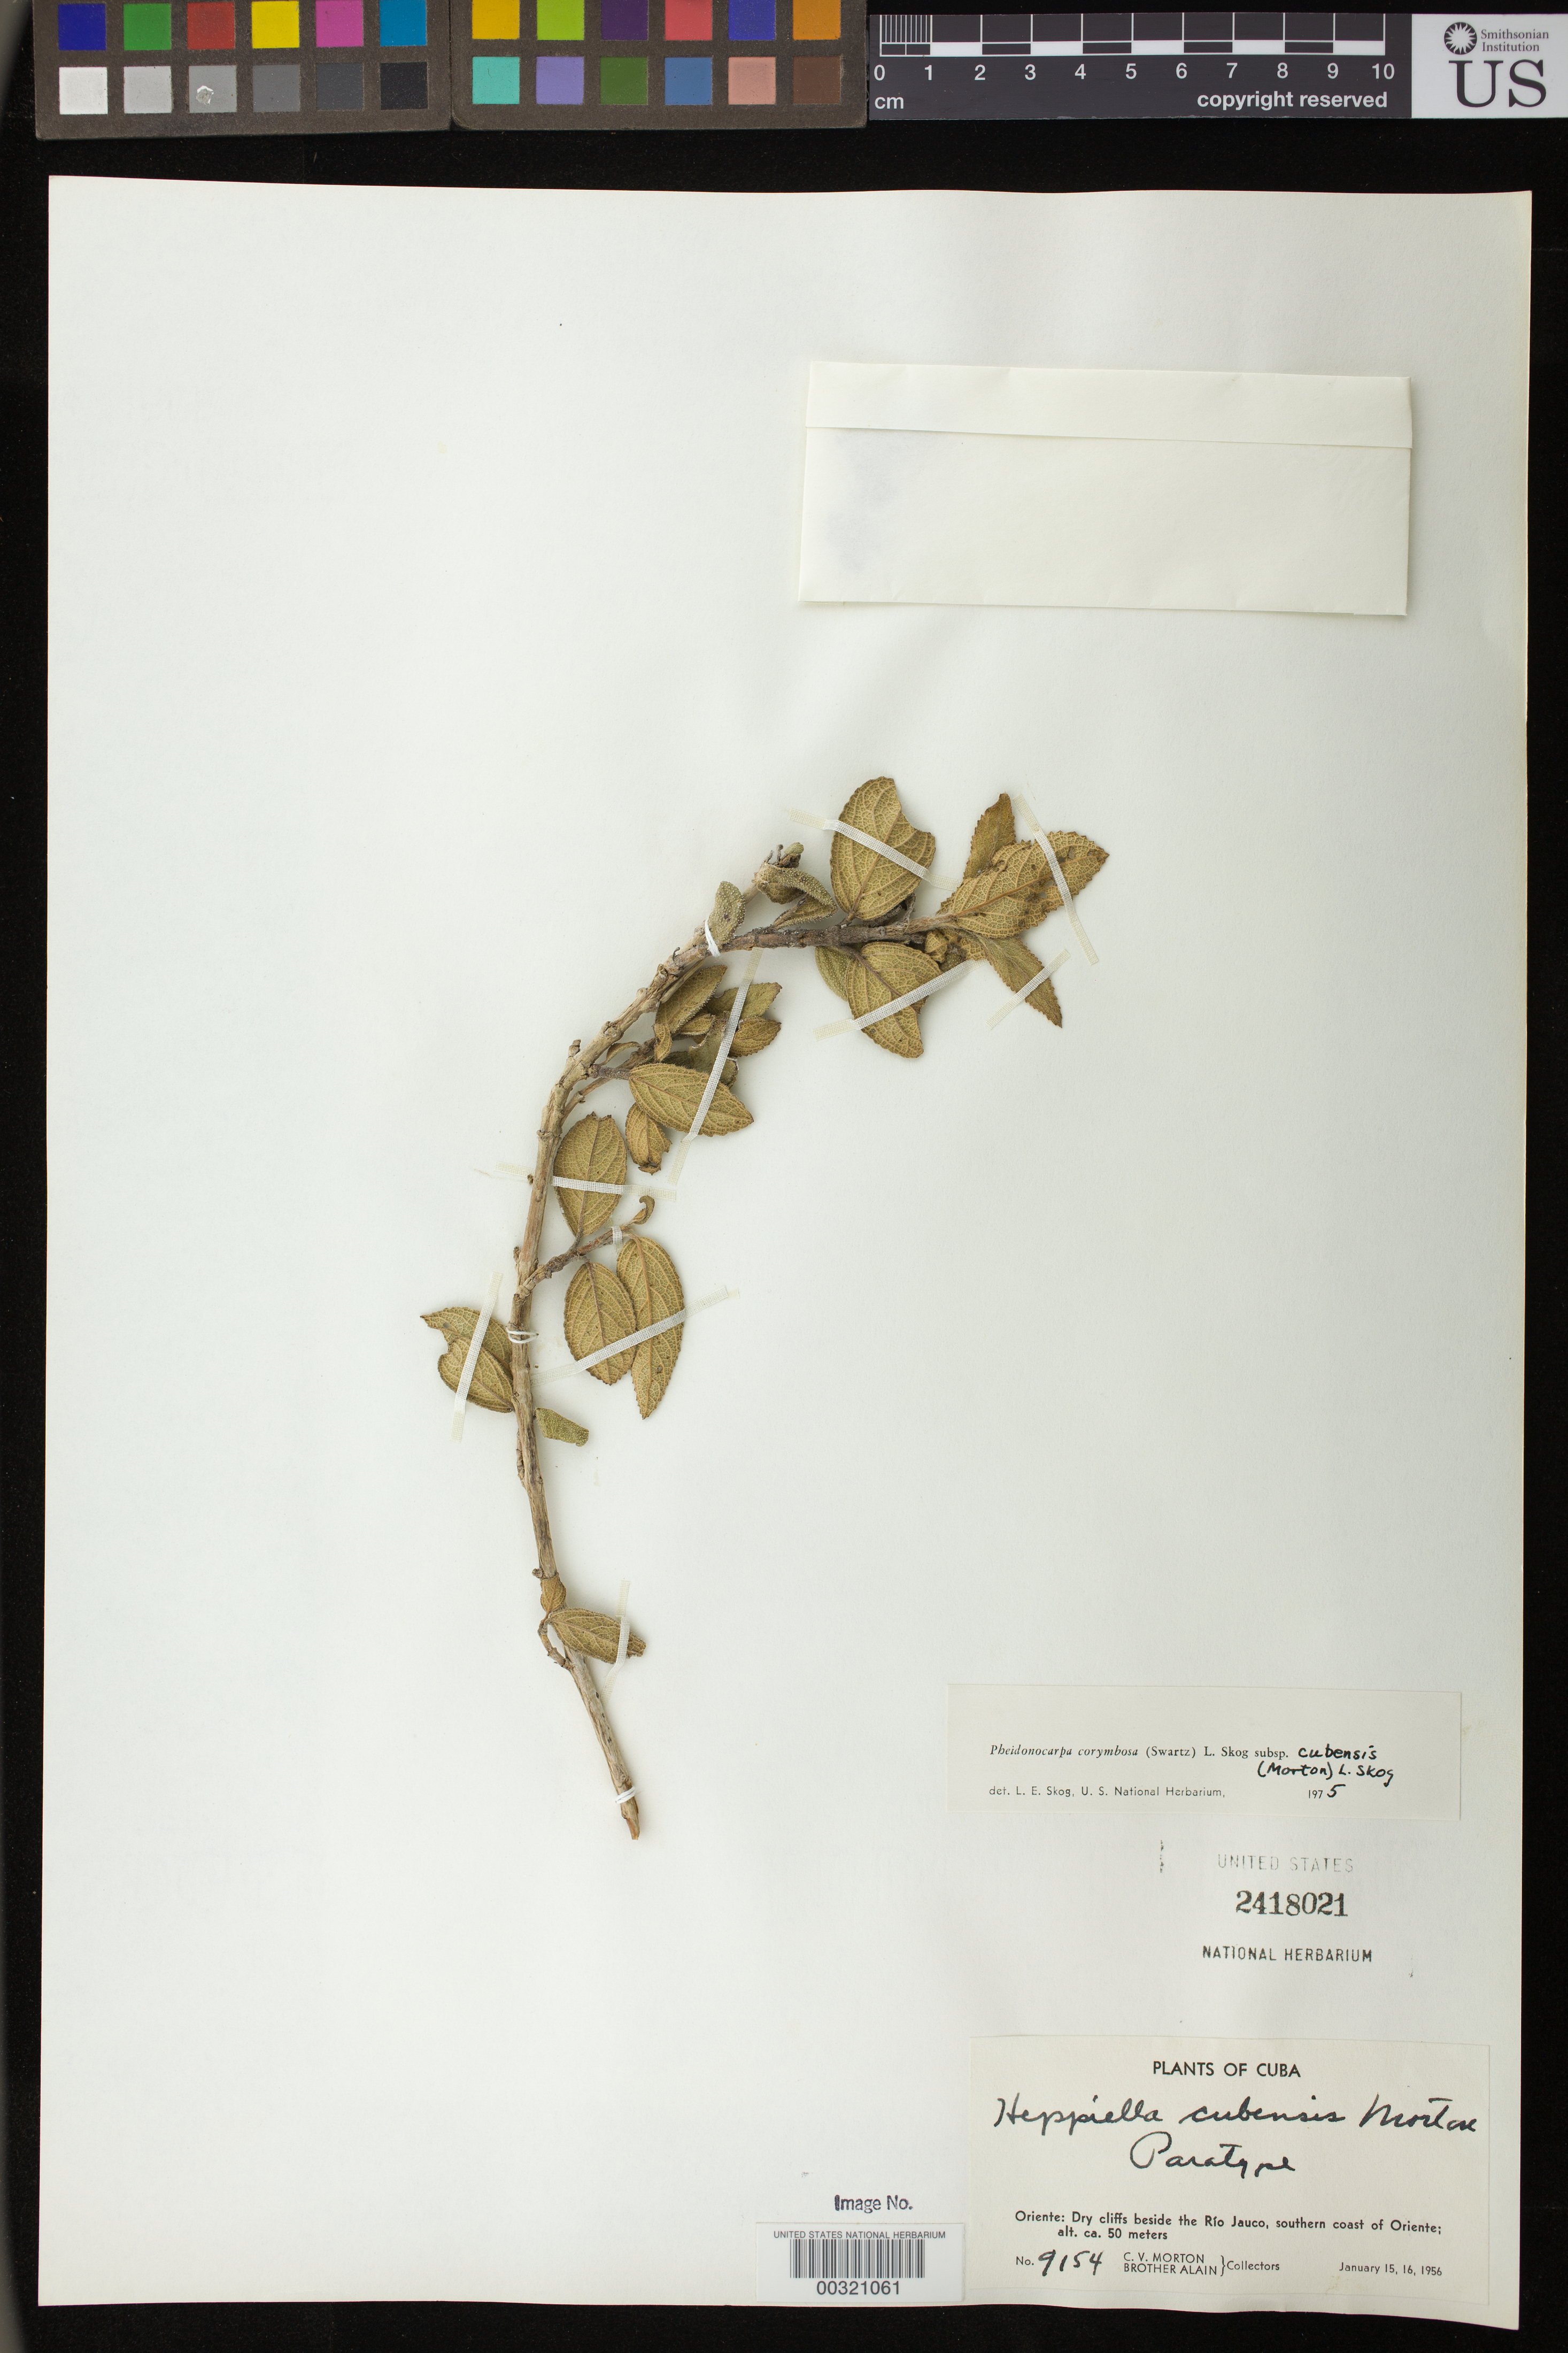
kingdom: Plantae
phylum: Tracheophyta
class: Magnoliopsida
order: Lamiales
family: Gesneriaceae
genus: Pheidonocarpa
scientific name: Pheidonocarpa corymbosa subsp. cubensis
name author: (C.V. Morton) L.E. Skog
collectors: C. V. Morton & A. H. Liogier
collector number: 9154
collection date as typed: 15-16 Jan 1956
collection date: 1956-01-15/1956-01-16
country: Cuba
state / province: Oriente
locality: Rio Jauco, southern coast of Oriente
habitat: Dry cliffs [beside river]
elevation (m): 50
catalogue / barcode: US 2418021